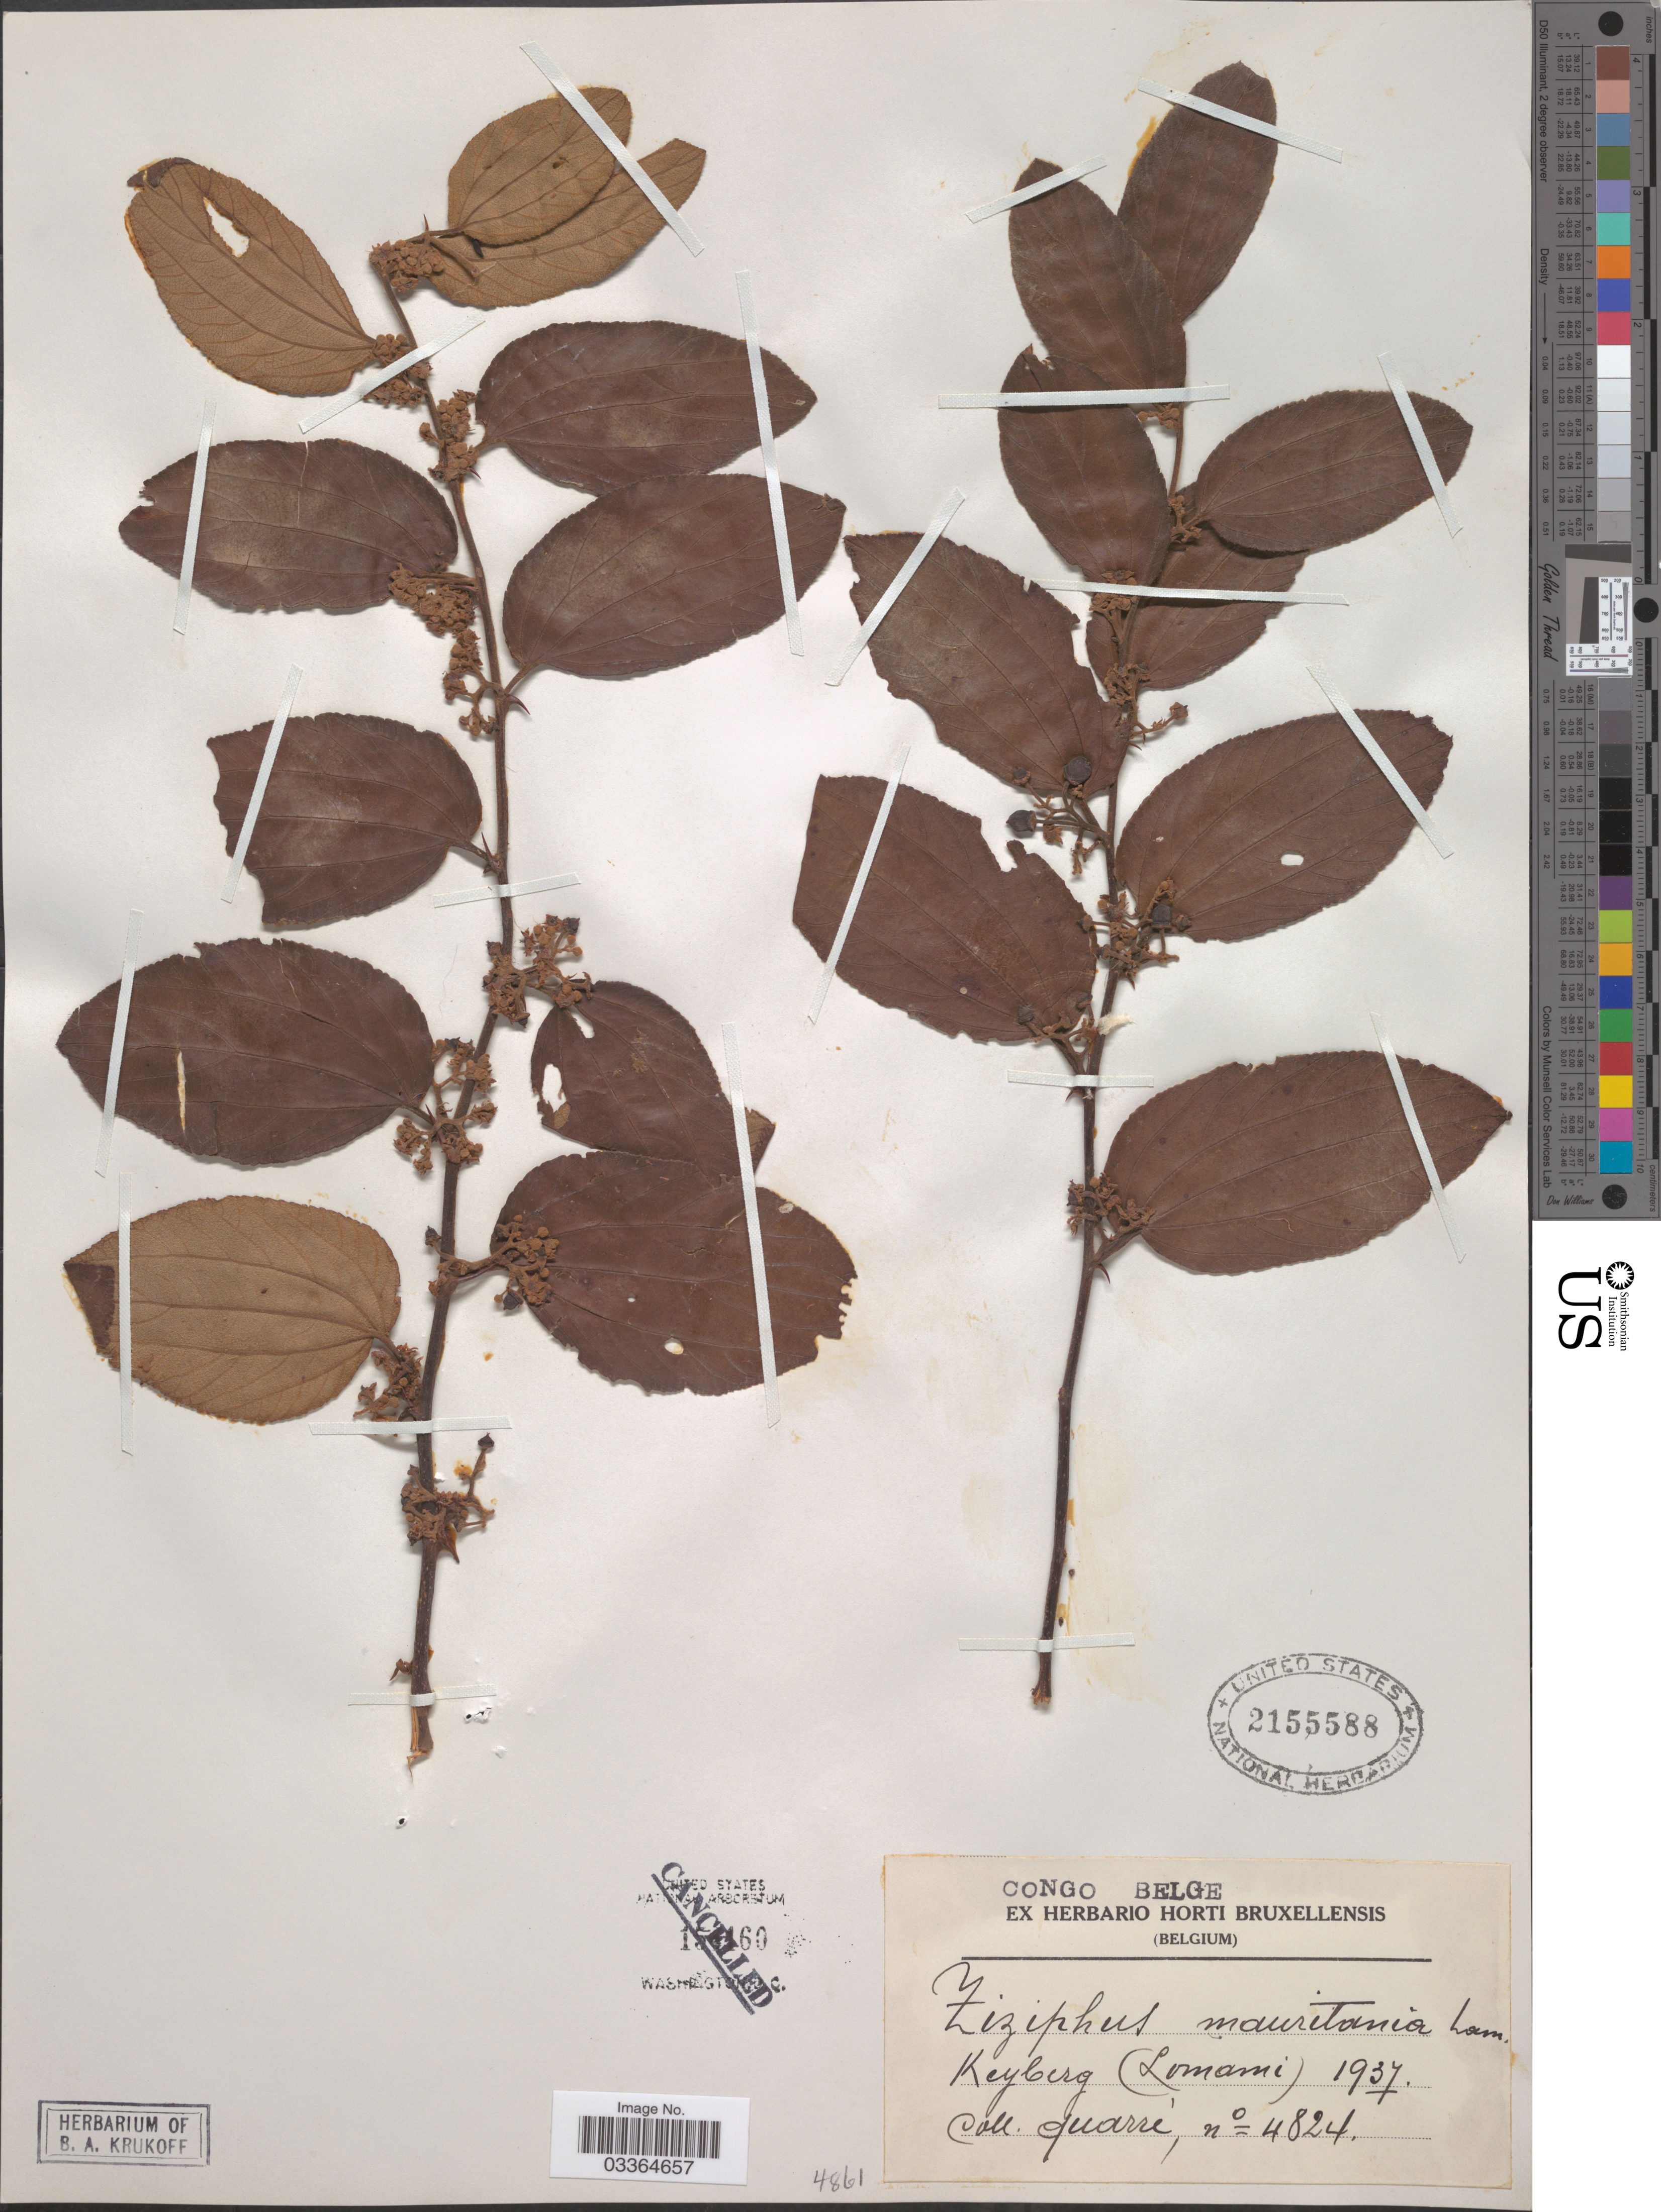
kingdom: Plantae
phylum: Tracheophyta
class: Magnoliopsida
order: Rosales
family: Rhamnaceae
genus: Ziziphus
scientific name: Ziziphus mauritiana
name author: Lam.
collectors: -. Quarre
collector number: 4824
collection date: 1937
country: Congo, Democratic Republic of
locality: Congo Belge. Keyberg (Lomami).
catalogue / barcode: US 2155588